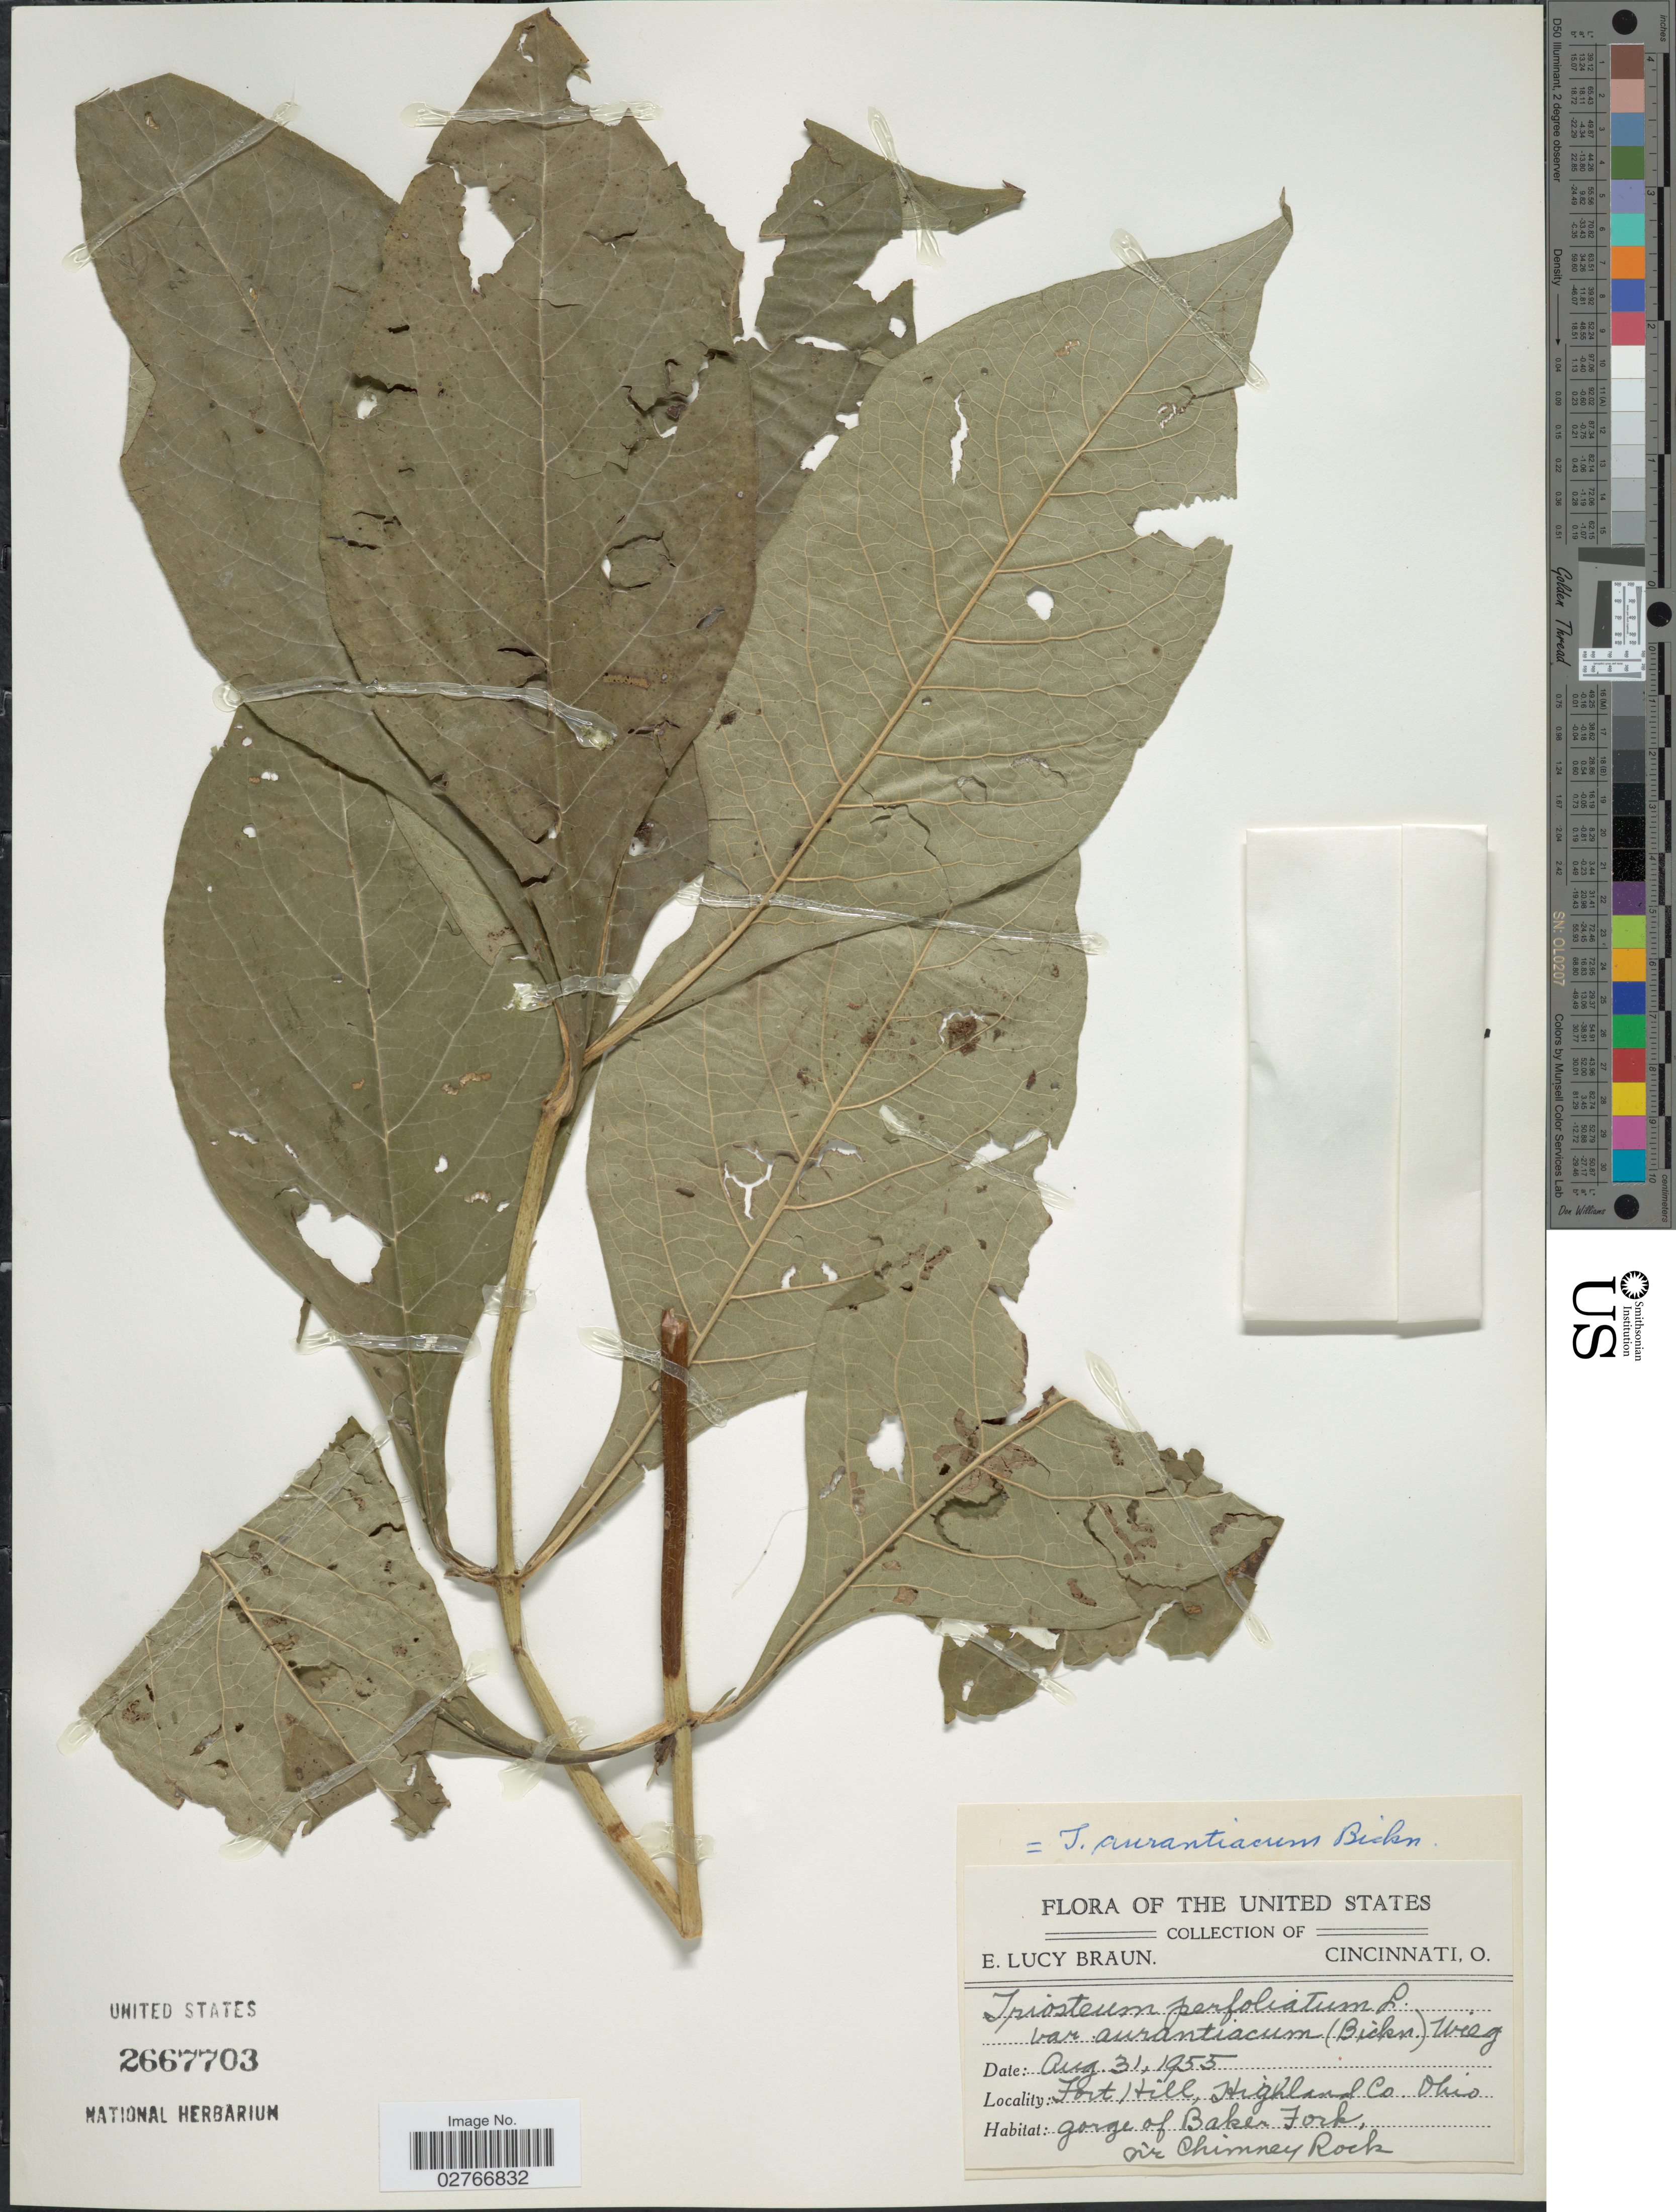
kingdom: Plantae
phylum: Tracheophyta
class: Magnoliopsida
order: Dipsacales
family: Caprifoliaceae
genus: Triosteum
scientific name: Triosteum aurantiacum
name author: E.P. Bicknell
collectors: E. L. Braun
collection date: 1955-08-31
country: United States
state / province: Ohio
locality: Fort Hill, Highlands Co. Gorge of Baker Fork, sir Chimney Rock.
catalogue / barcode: US 2667703